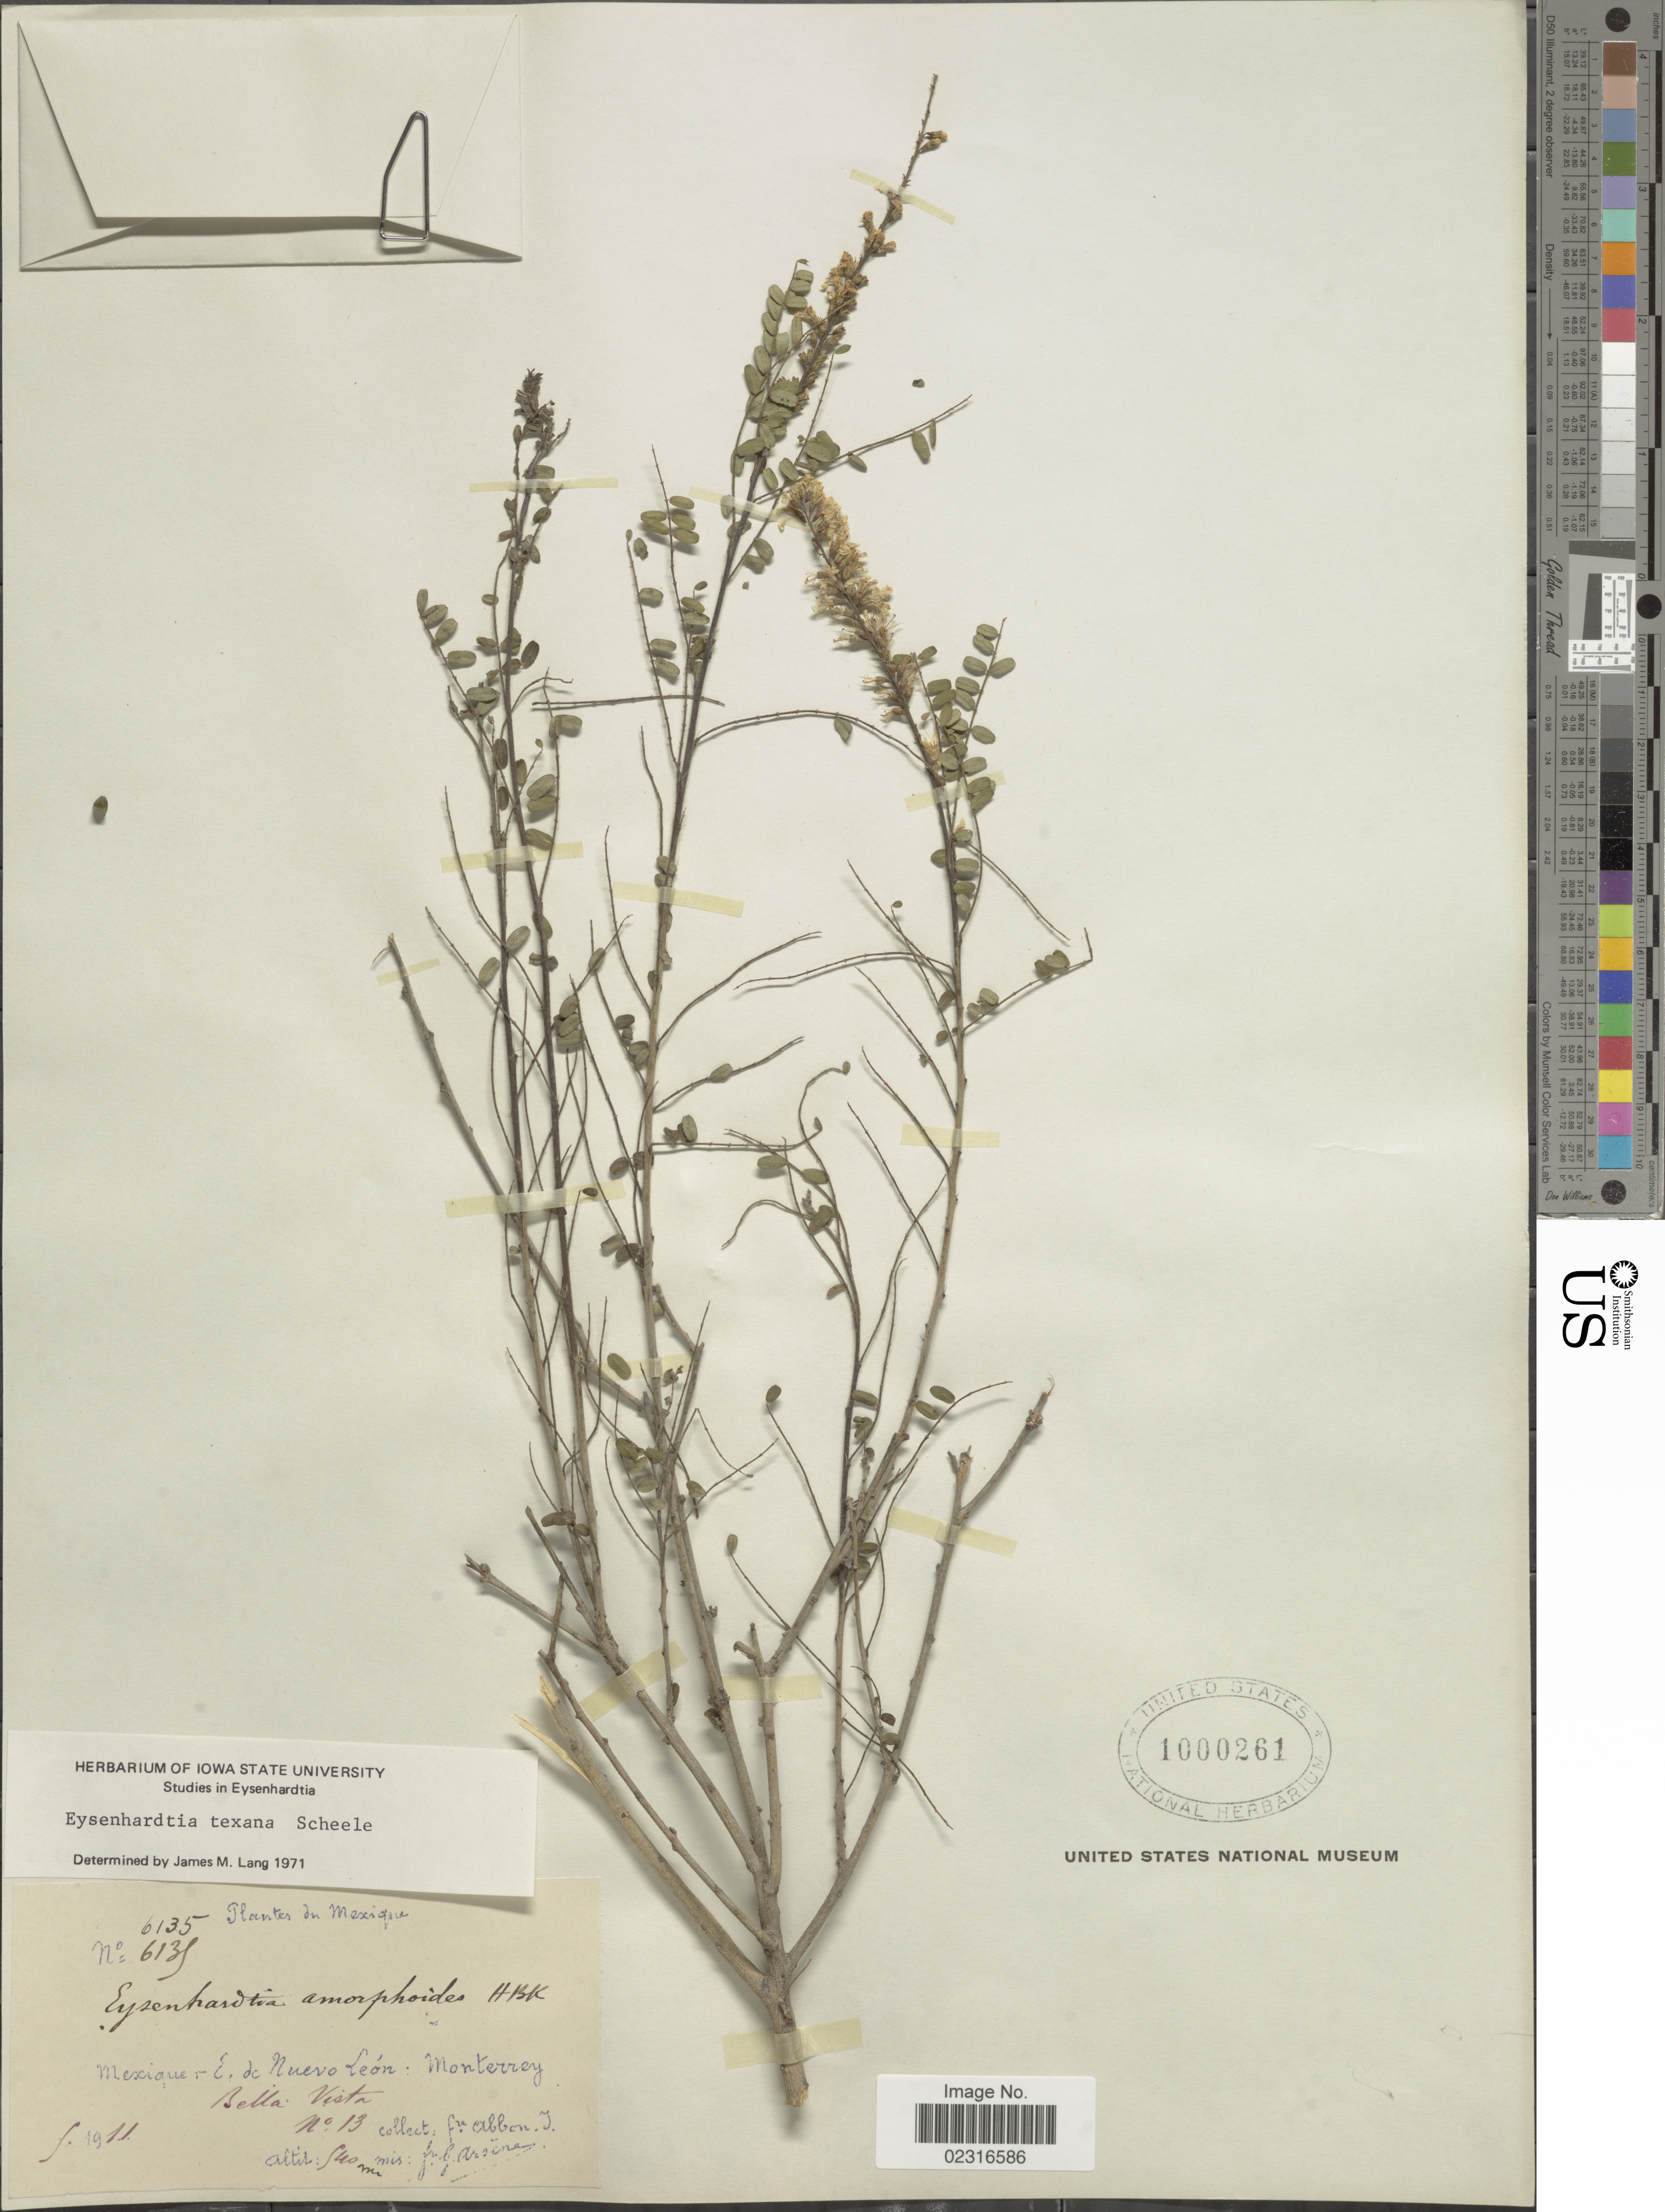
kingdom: Plantae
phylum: Tracheophyta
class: Magnoliopsida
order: Fabales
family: Fabaceae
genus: Eysenhardtia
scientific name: Eysenhardtia texana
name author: Scheele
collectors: Bro. Abbon & Bro. G. Arsène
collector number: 6135/13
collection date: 1911-07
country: Mexico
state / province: Nuevo León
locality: Mexique, E. de Nuevo Leon: Monterrey. Bella Vista.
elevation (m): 40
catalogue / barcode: US 1000261